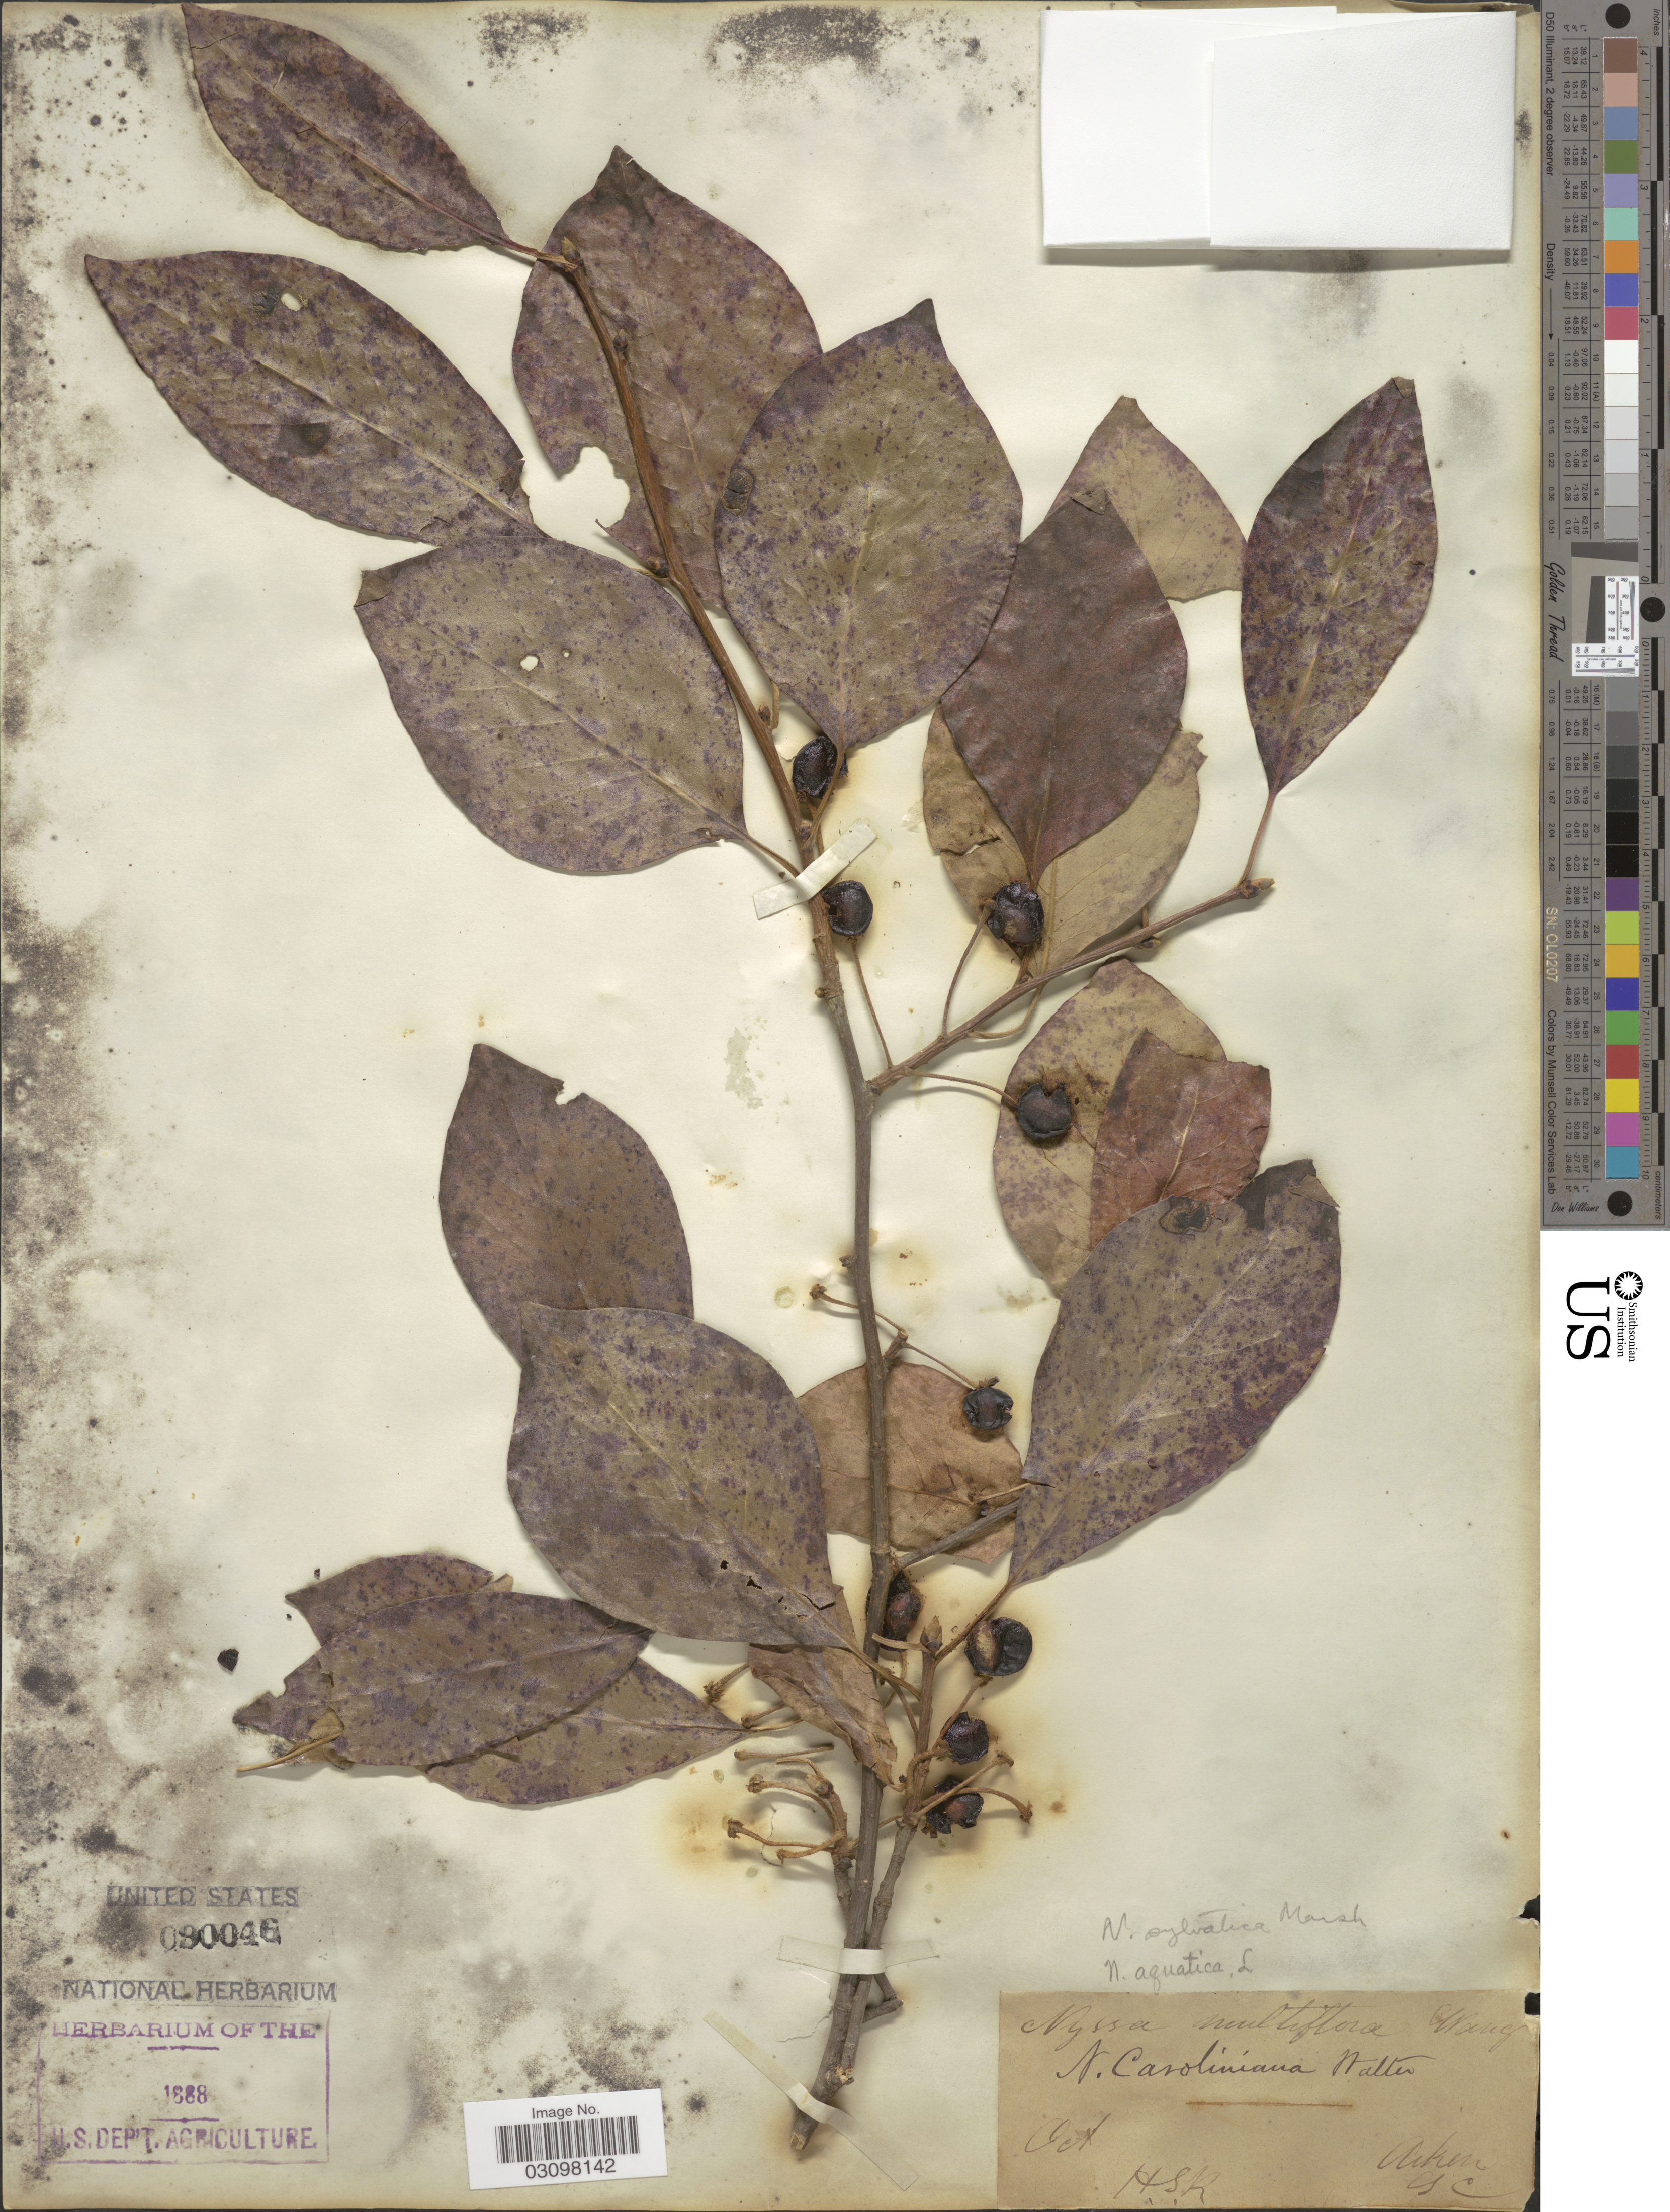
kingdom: Plantae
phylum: Tracheophyta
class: Magnoliopsida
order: Cornales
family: Nyssaceae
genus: Nyssa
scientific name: Nyssa sylvatica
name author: Marshall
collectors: H. S. R.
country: United States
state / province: North Carolina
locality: N. Caroliniana Walter.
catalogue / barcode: US 90046